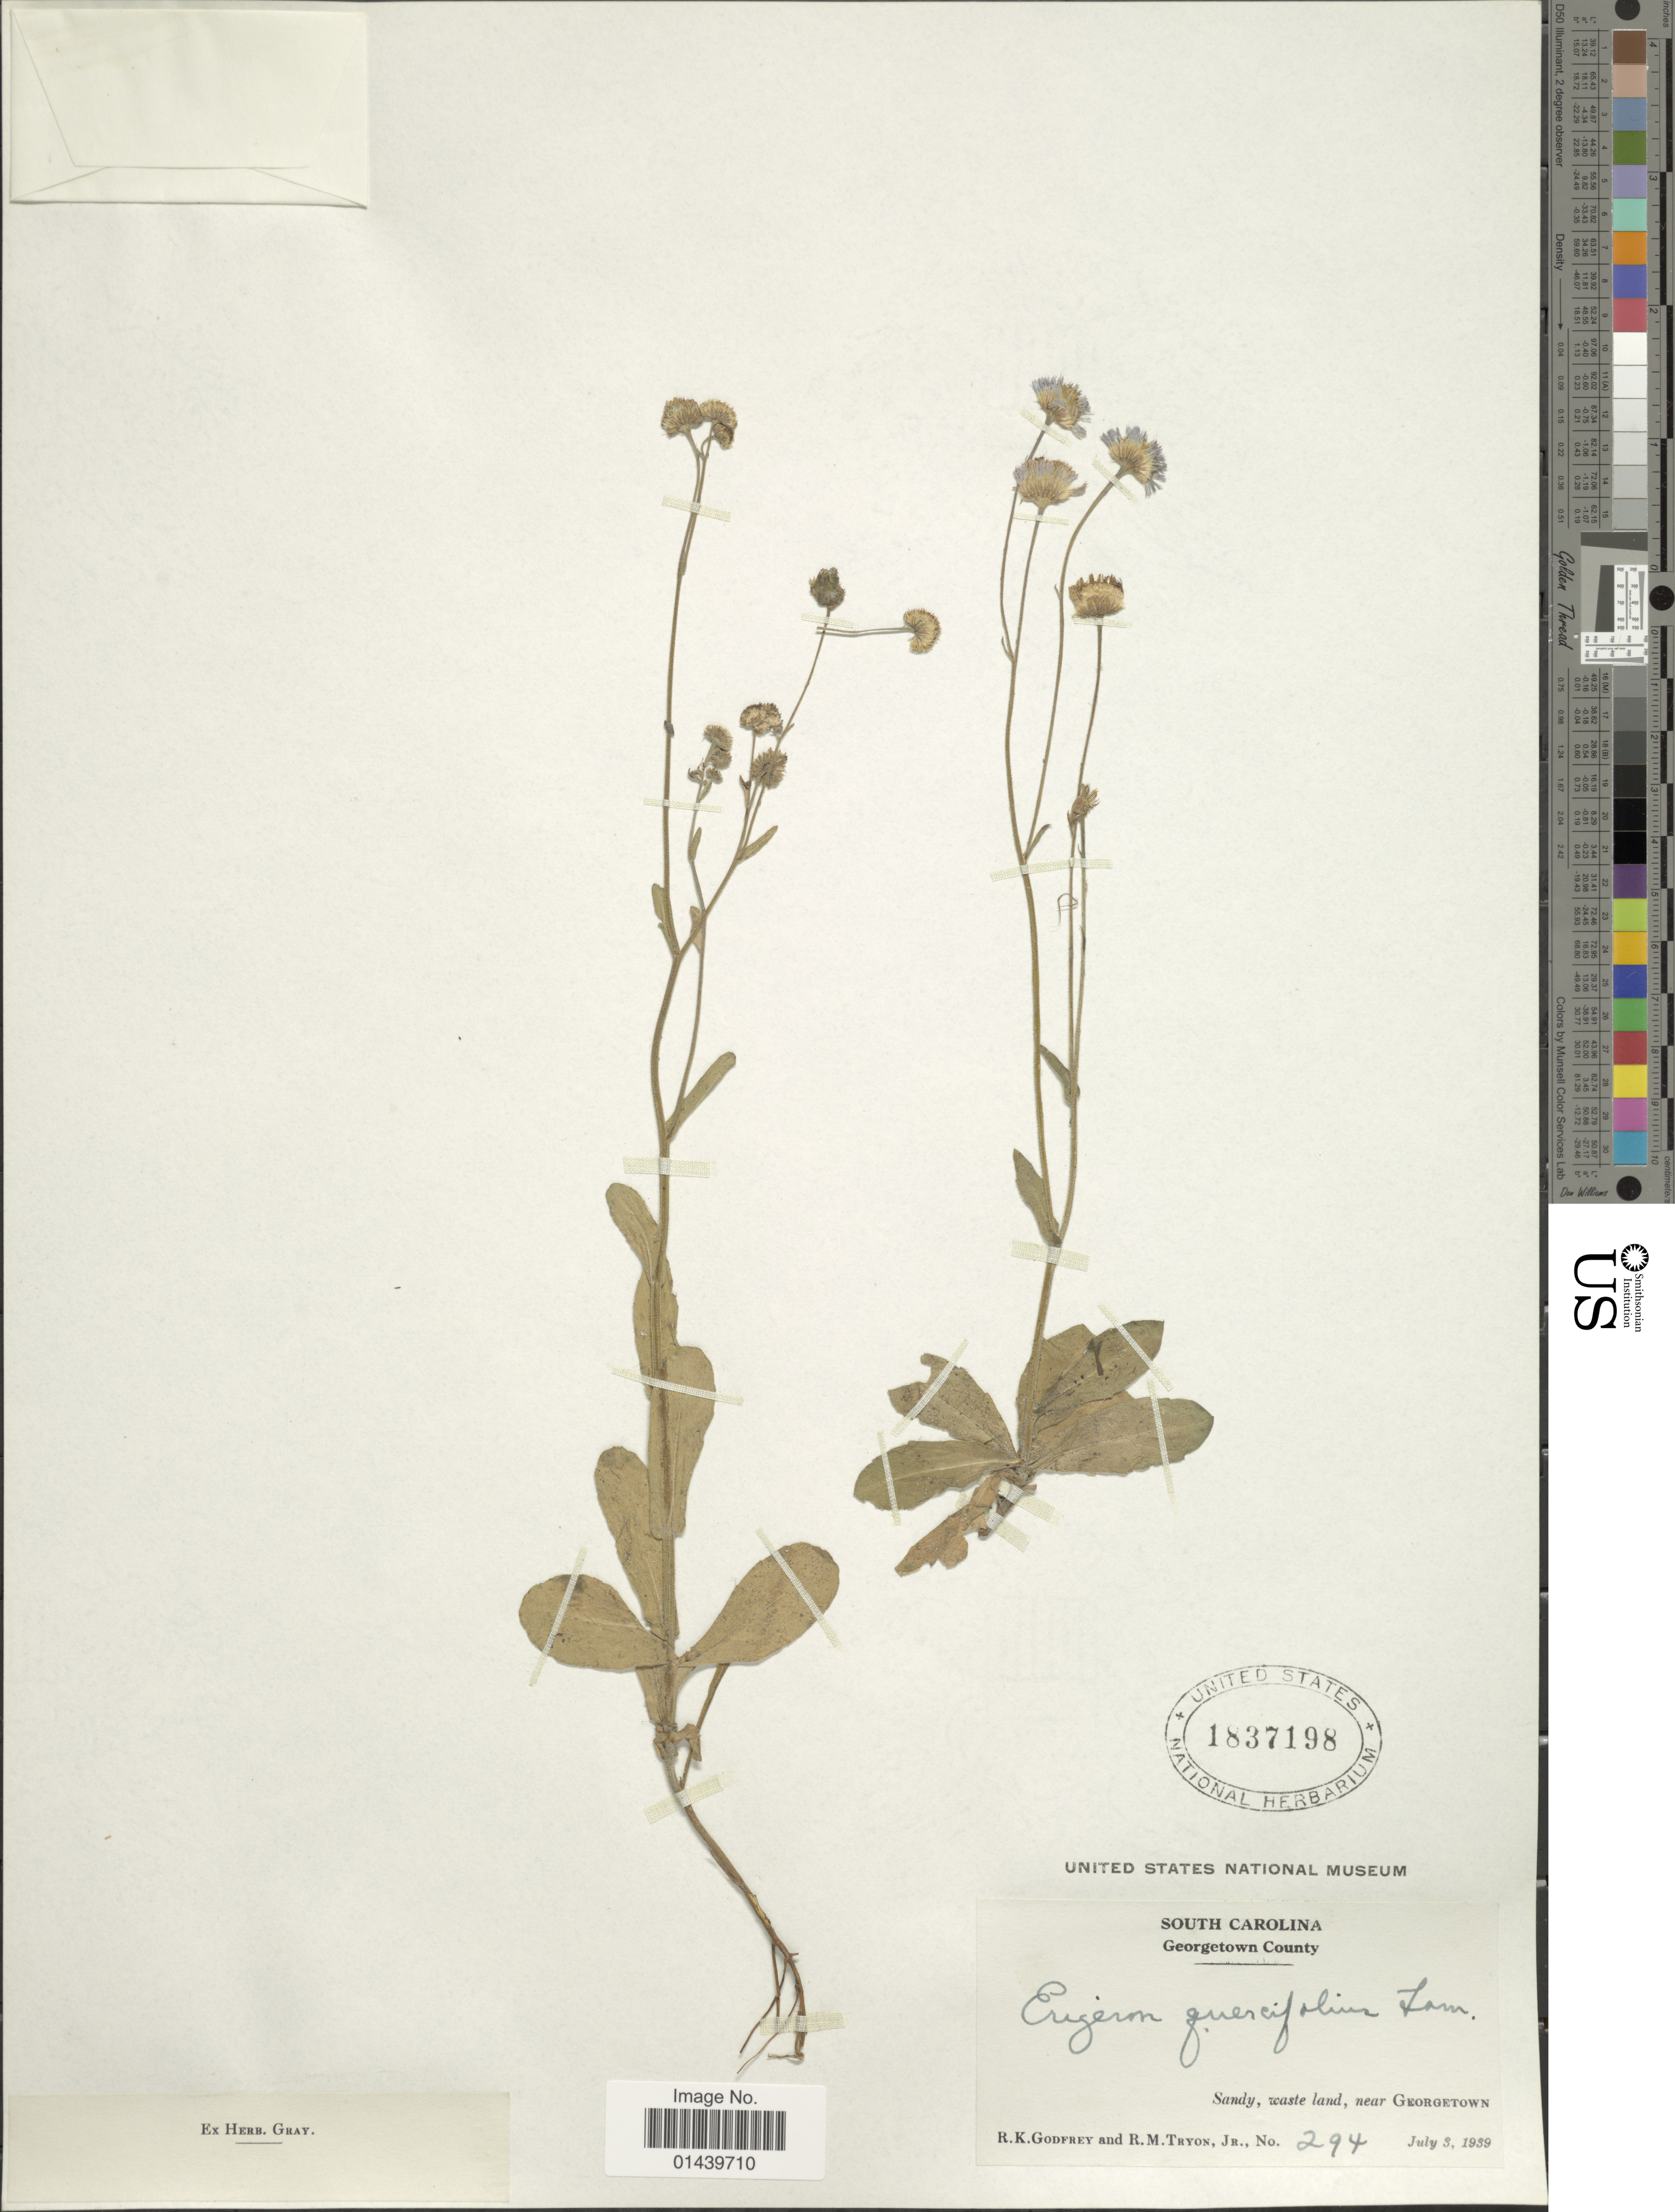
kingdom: Plantae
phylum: Tracheophyta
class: Magnoliopsida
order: Asterales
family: Asteraceae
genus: Erigeron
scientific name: Erigeron quercifolius Lam.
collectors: R. K. Godfrey & R. M. Tryon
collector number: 294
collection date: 1939-07-03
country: United States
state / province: South Carolina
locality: Sandy, waste land, near Georgetown. Georgetown County.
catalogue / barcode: US 1837198